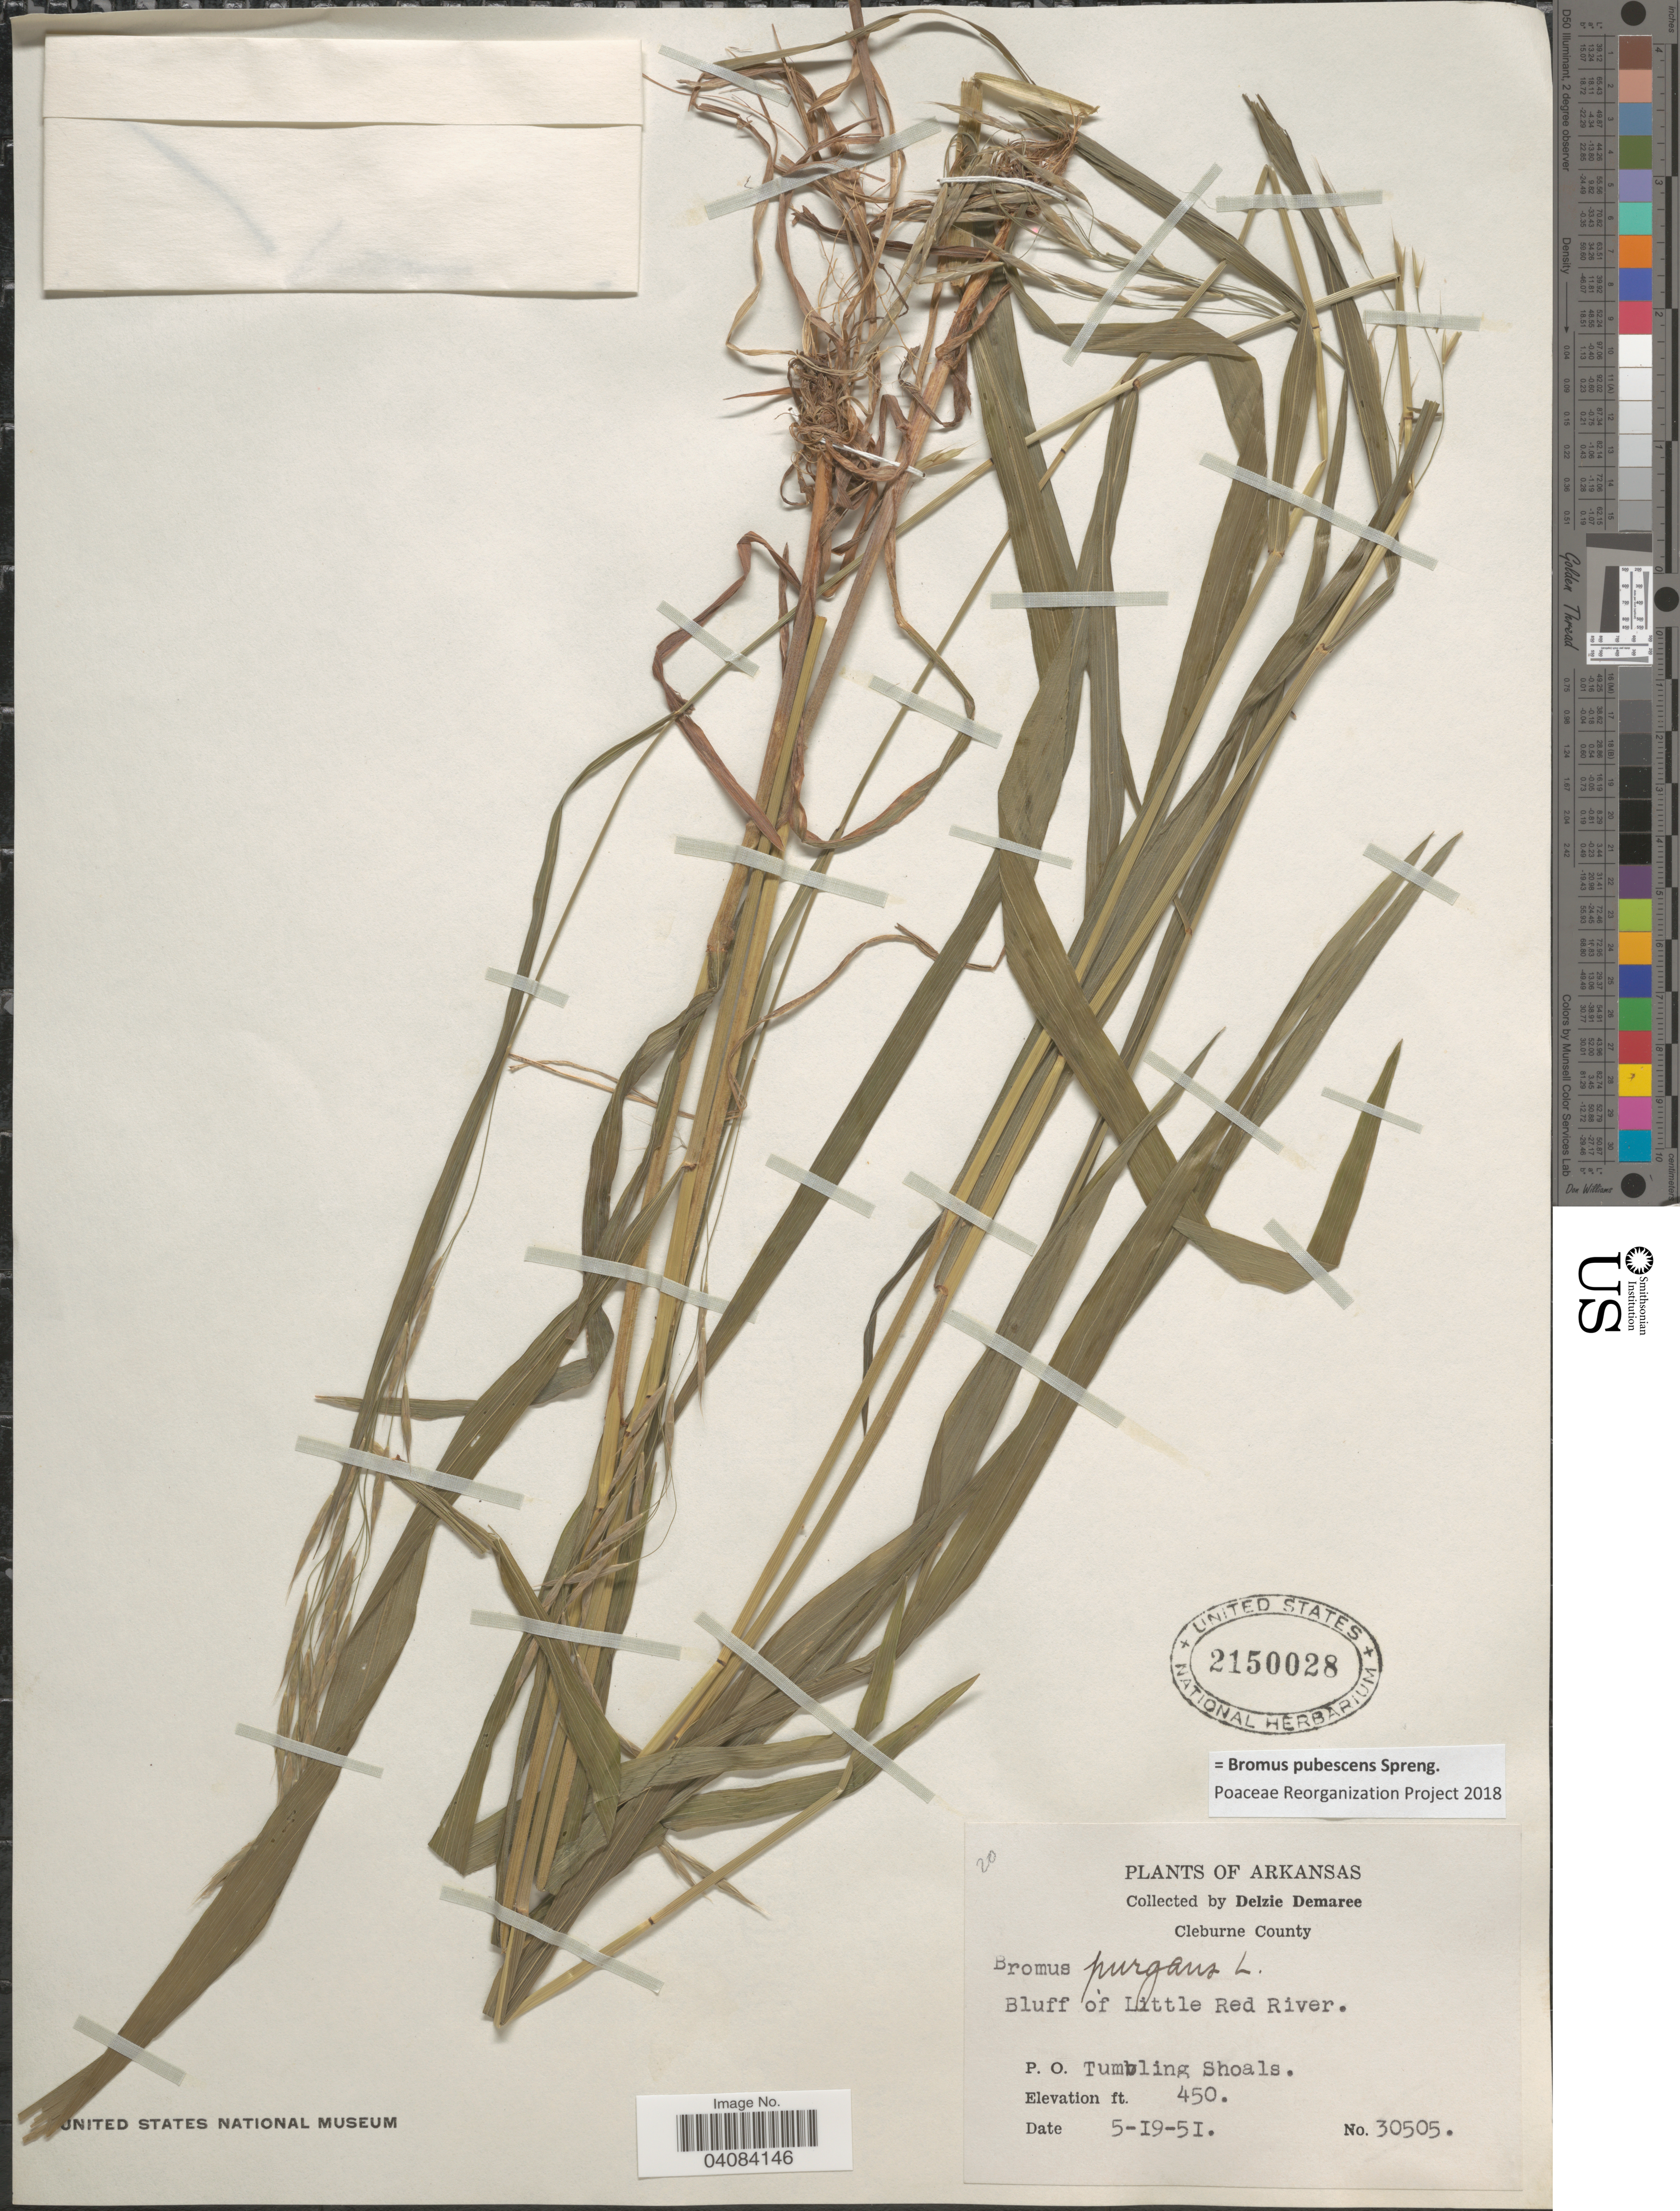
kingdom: Plantae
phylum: Tracheophyta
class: Liliopsida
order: Poales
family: Poaceae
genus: Bromus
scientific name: Bromus pubescens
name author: Muhl. ex Willd.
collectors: D. Demaree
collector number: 30505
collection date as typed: Transcribed d/m/y: 19/5/51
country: United States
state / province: Arkansas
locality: Cleburne County. Bluff of Little Red River. P.O. Tumbling Shoals.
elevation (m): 137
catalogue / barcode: US 2150028